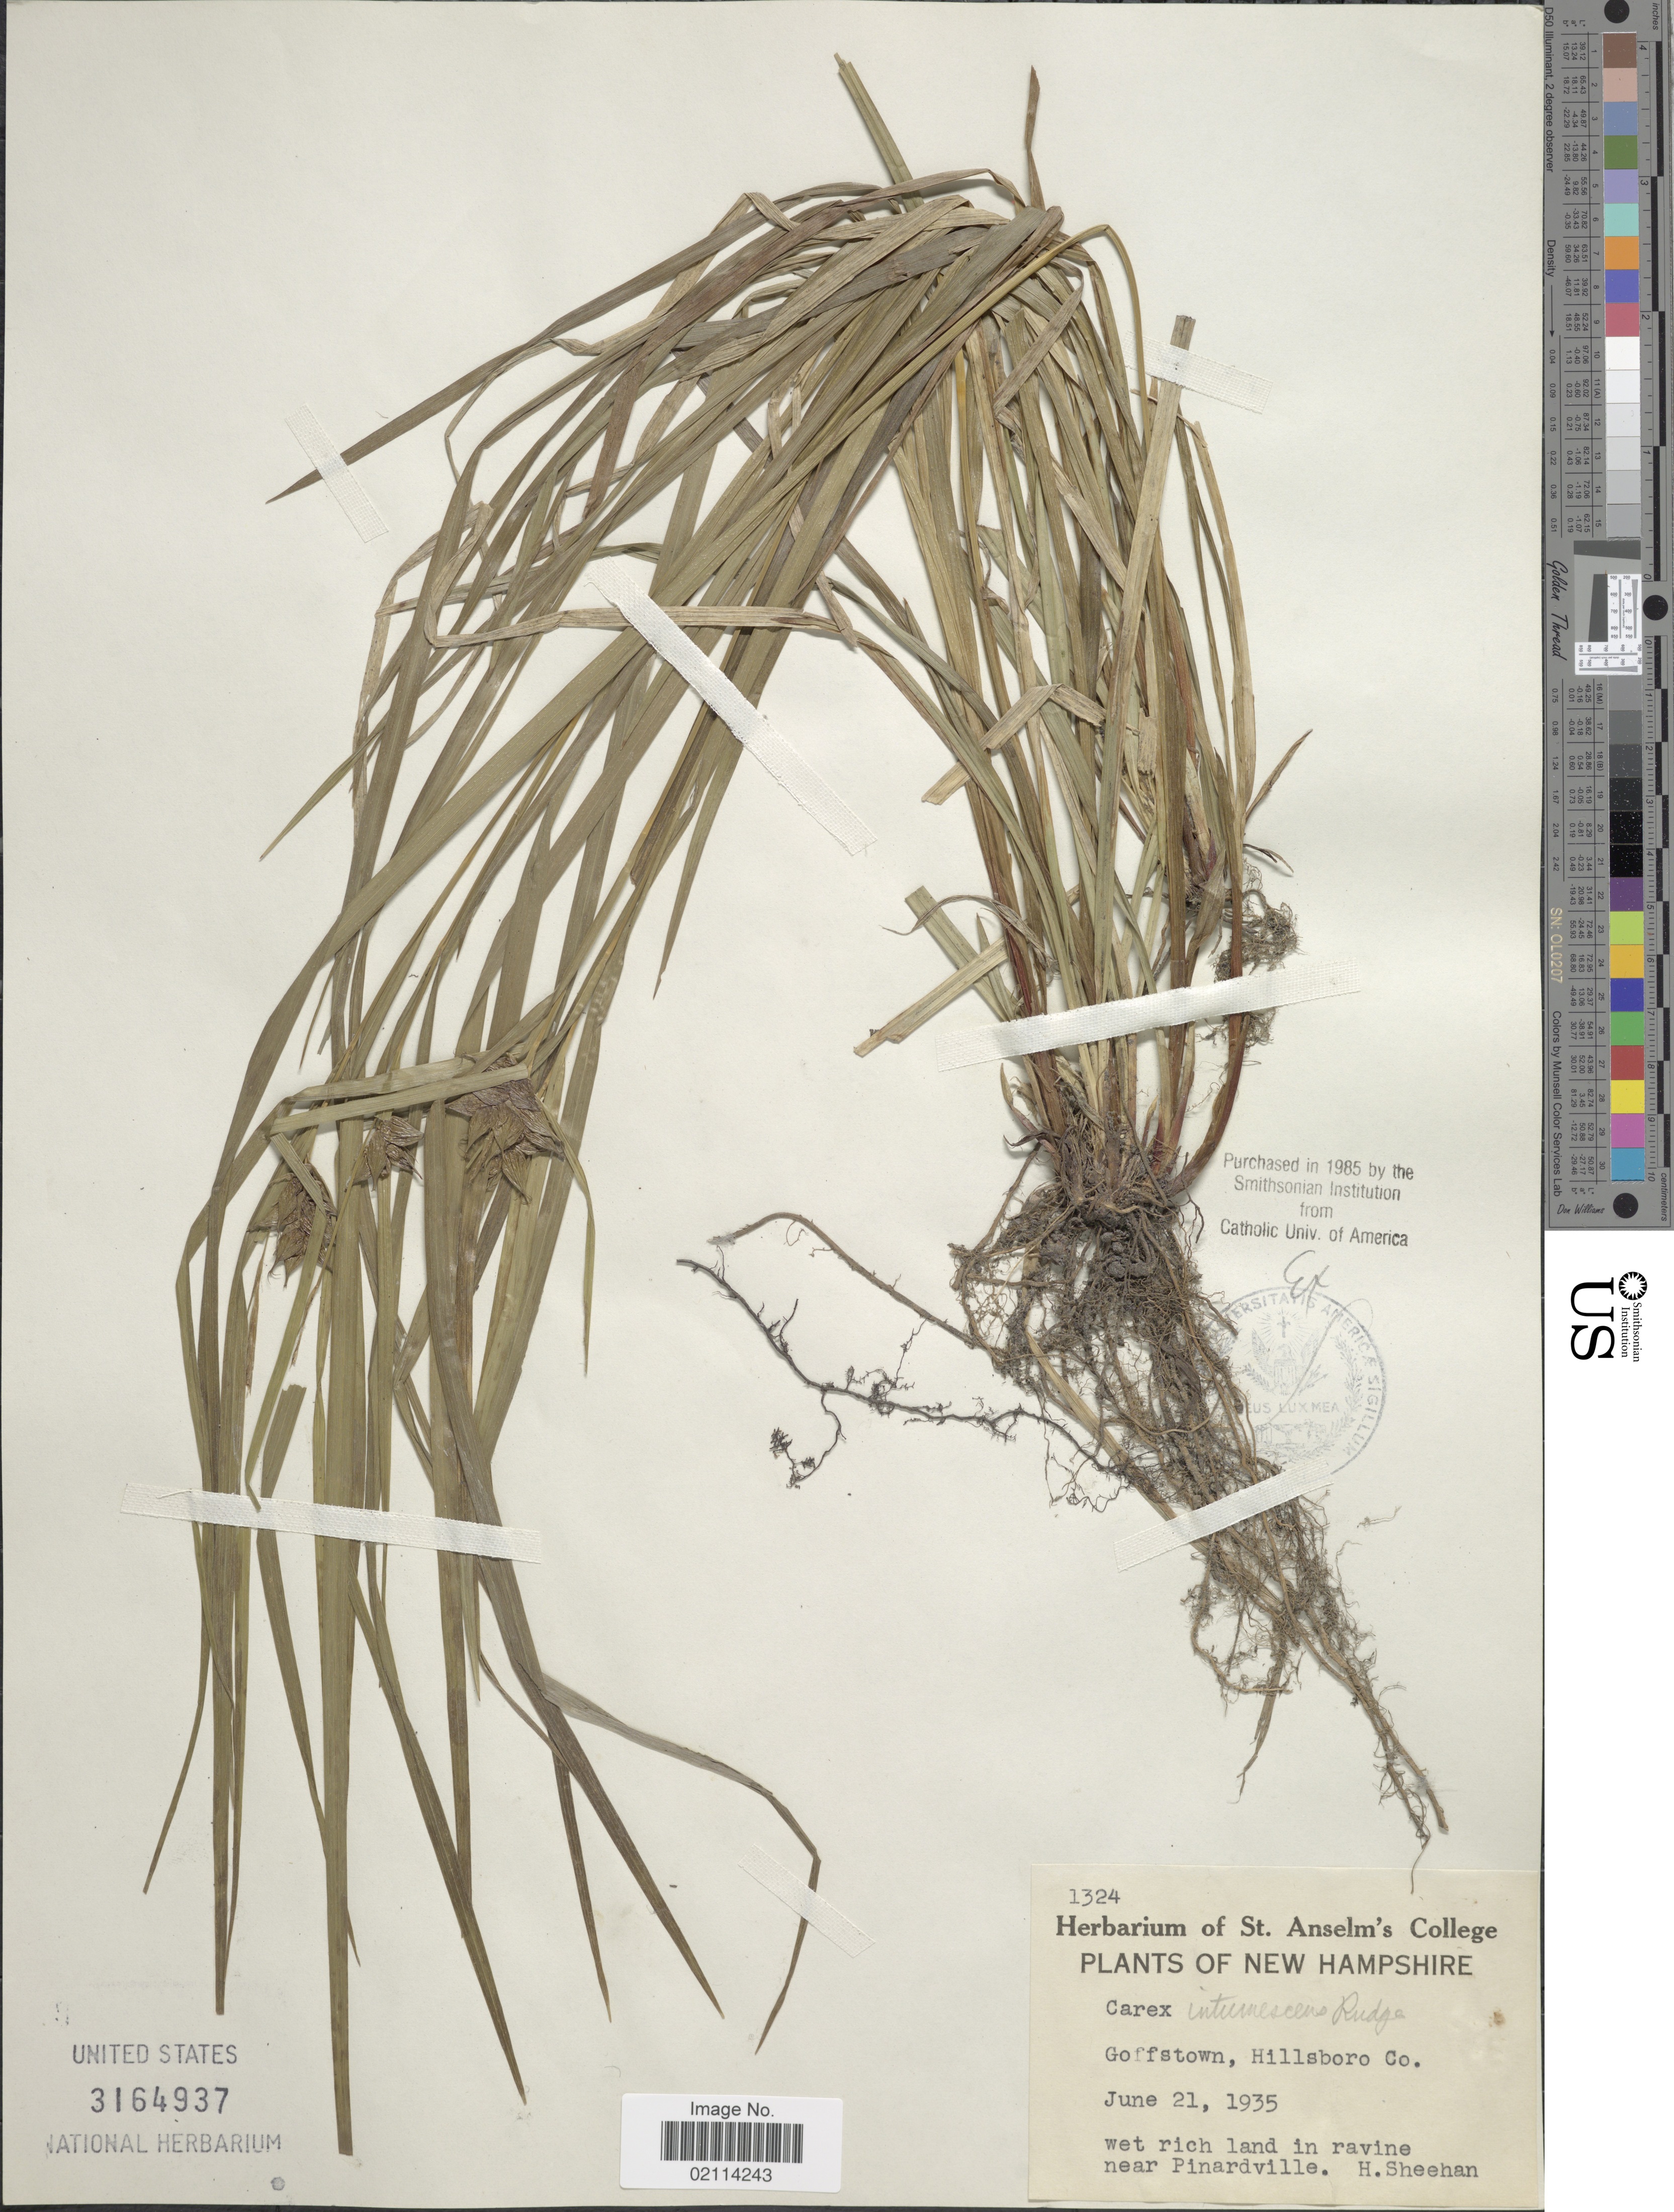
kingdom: Plantae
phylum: Tracheophyta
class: Liliopsida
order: Poales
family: Cyperaceae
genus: Carex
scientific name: Carex intumescens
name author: Rudge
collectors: H. Sheehan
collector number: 1324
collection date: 1935-06-21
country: United States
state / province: New Hampshire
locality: Goffstown, Hillsboro Co., wet rich land in ravine near Pinardville.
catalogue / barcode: US 3164937